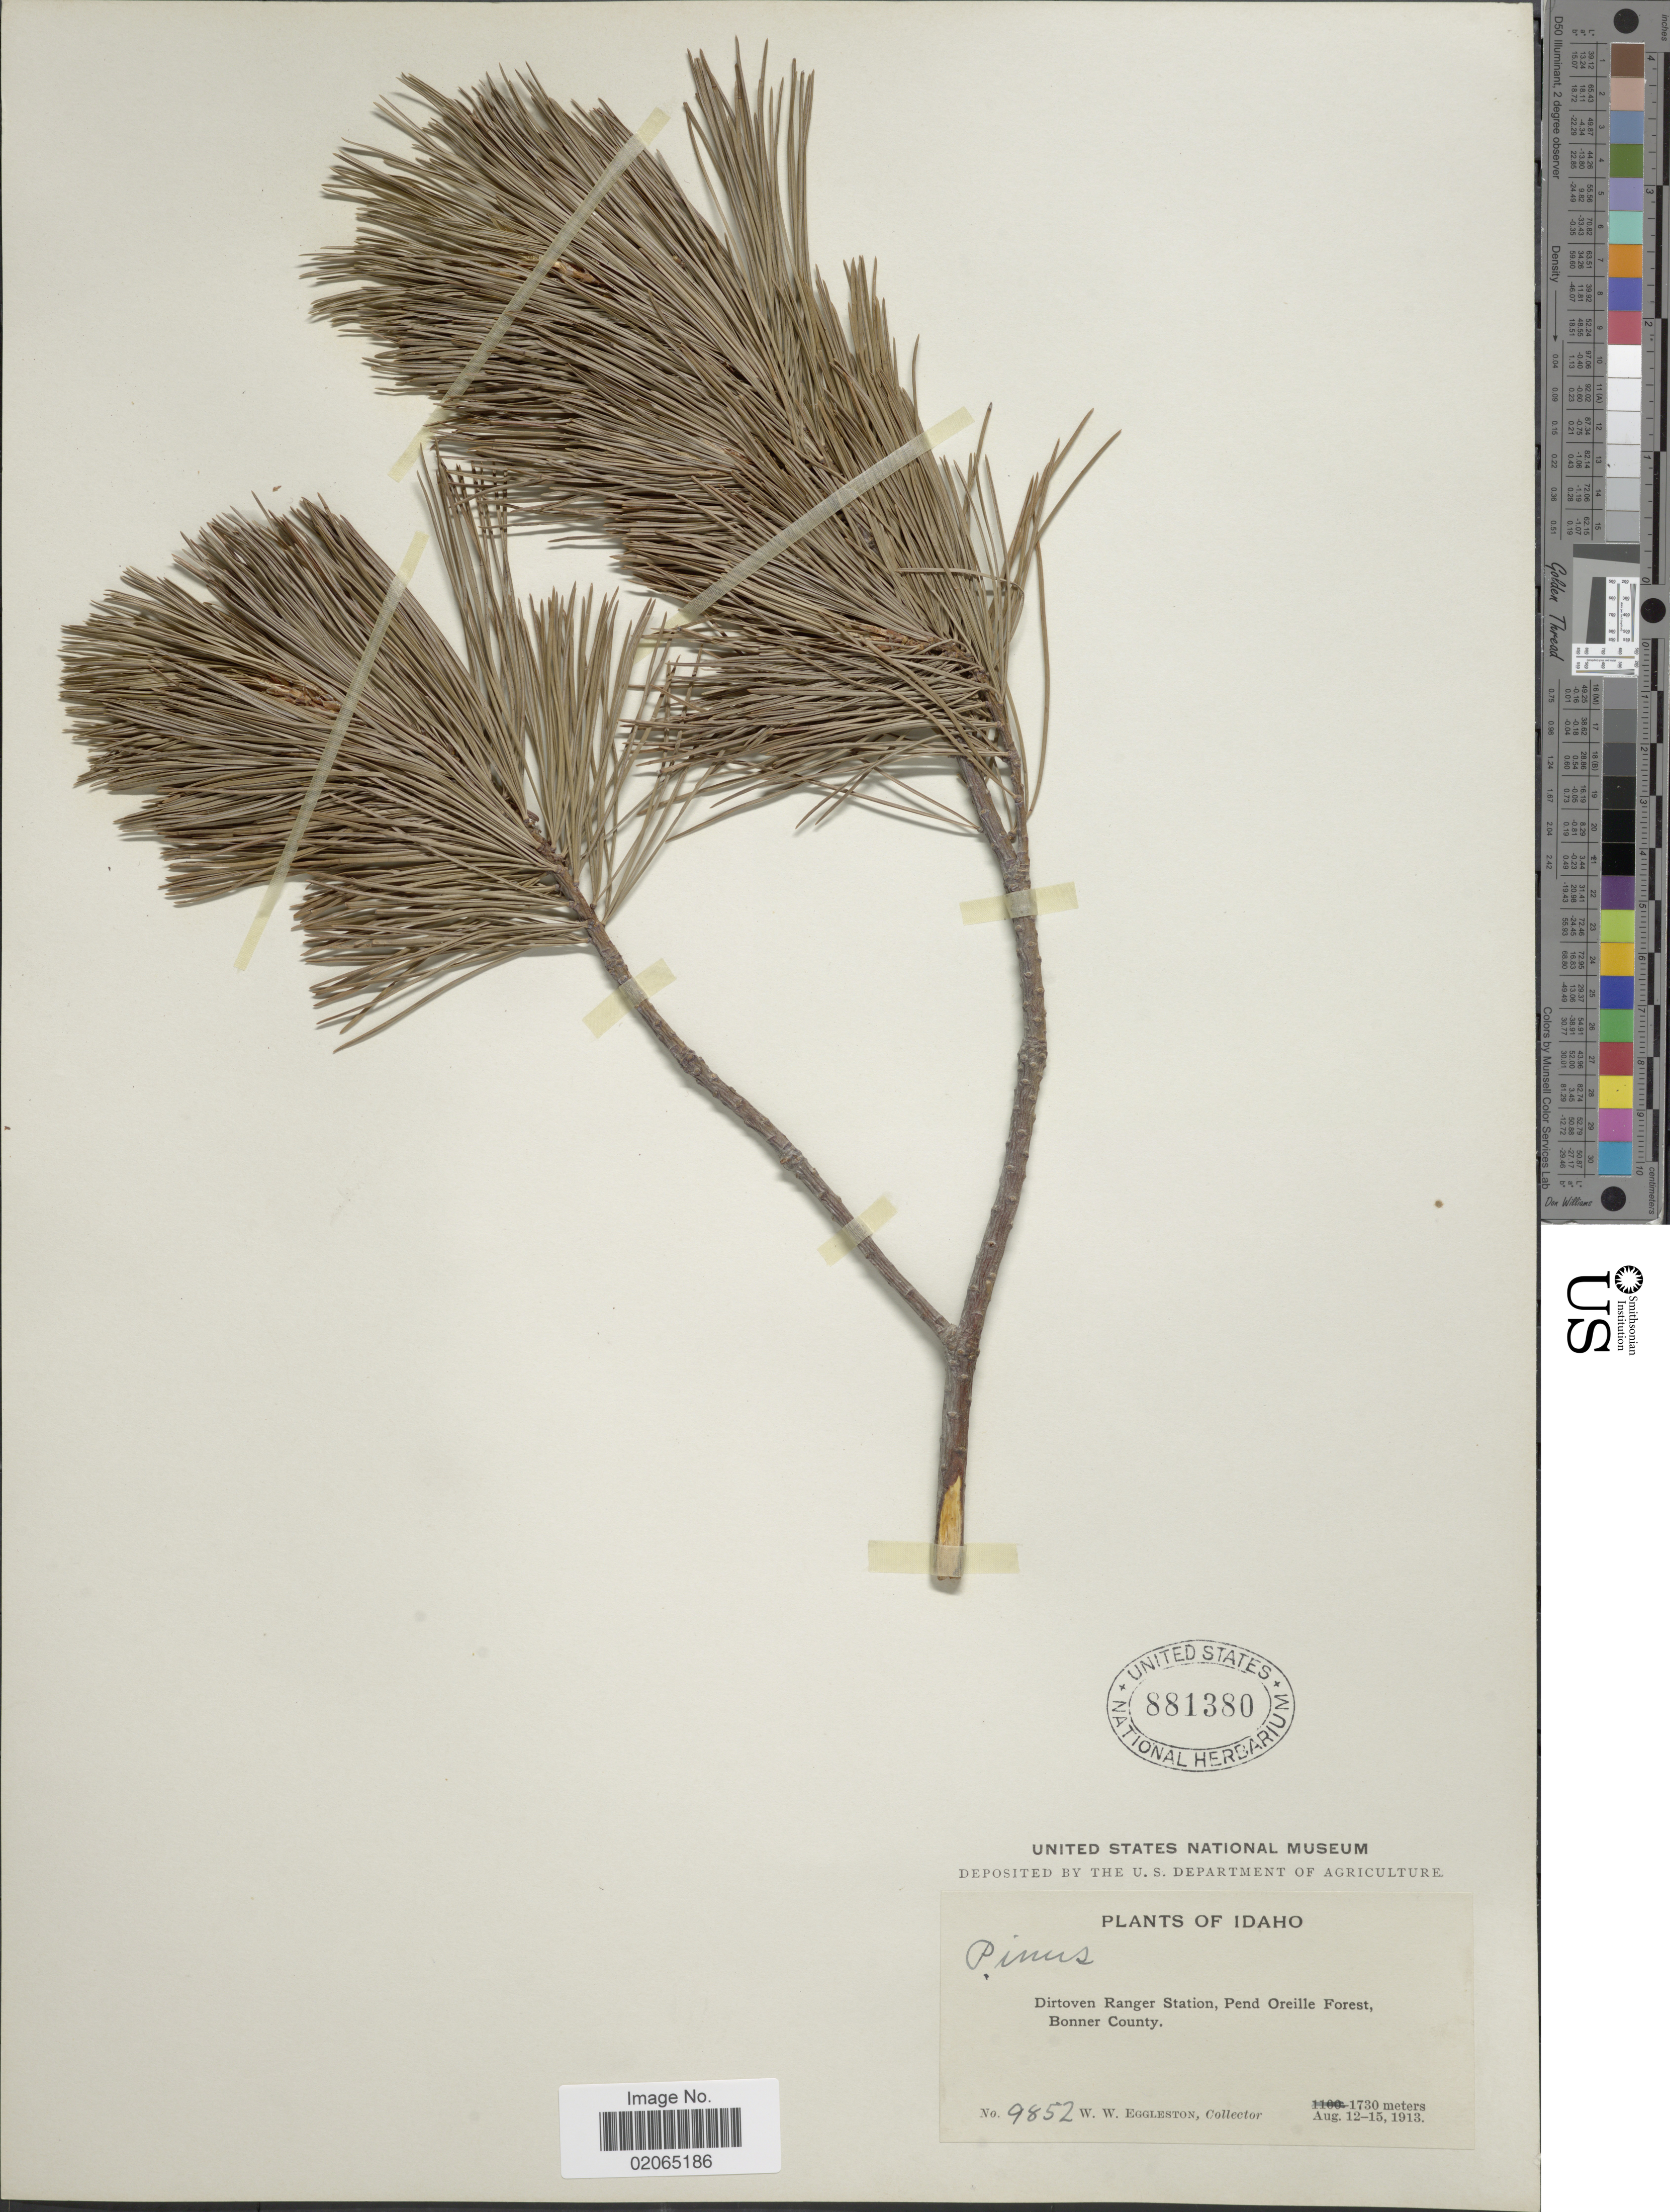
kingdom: Plantae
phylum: Tracheophyta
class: Pinopsida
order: Pinales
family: Pinaceae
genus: Pinus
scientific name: Pinus sp.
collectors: W. W. Eggleston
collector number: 9852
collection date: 1913-08-12/1913-08-15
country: United States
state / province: Idaho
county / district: Bonner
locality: Dirtoven Ranger Station, Pend Oreille Forest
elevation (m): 1730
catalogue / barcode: US 881380